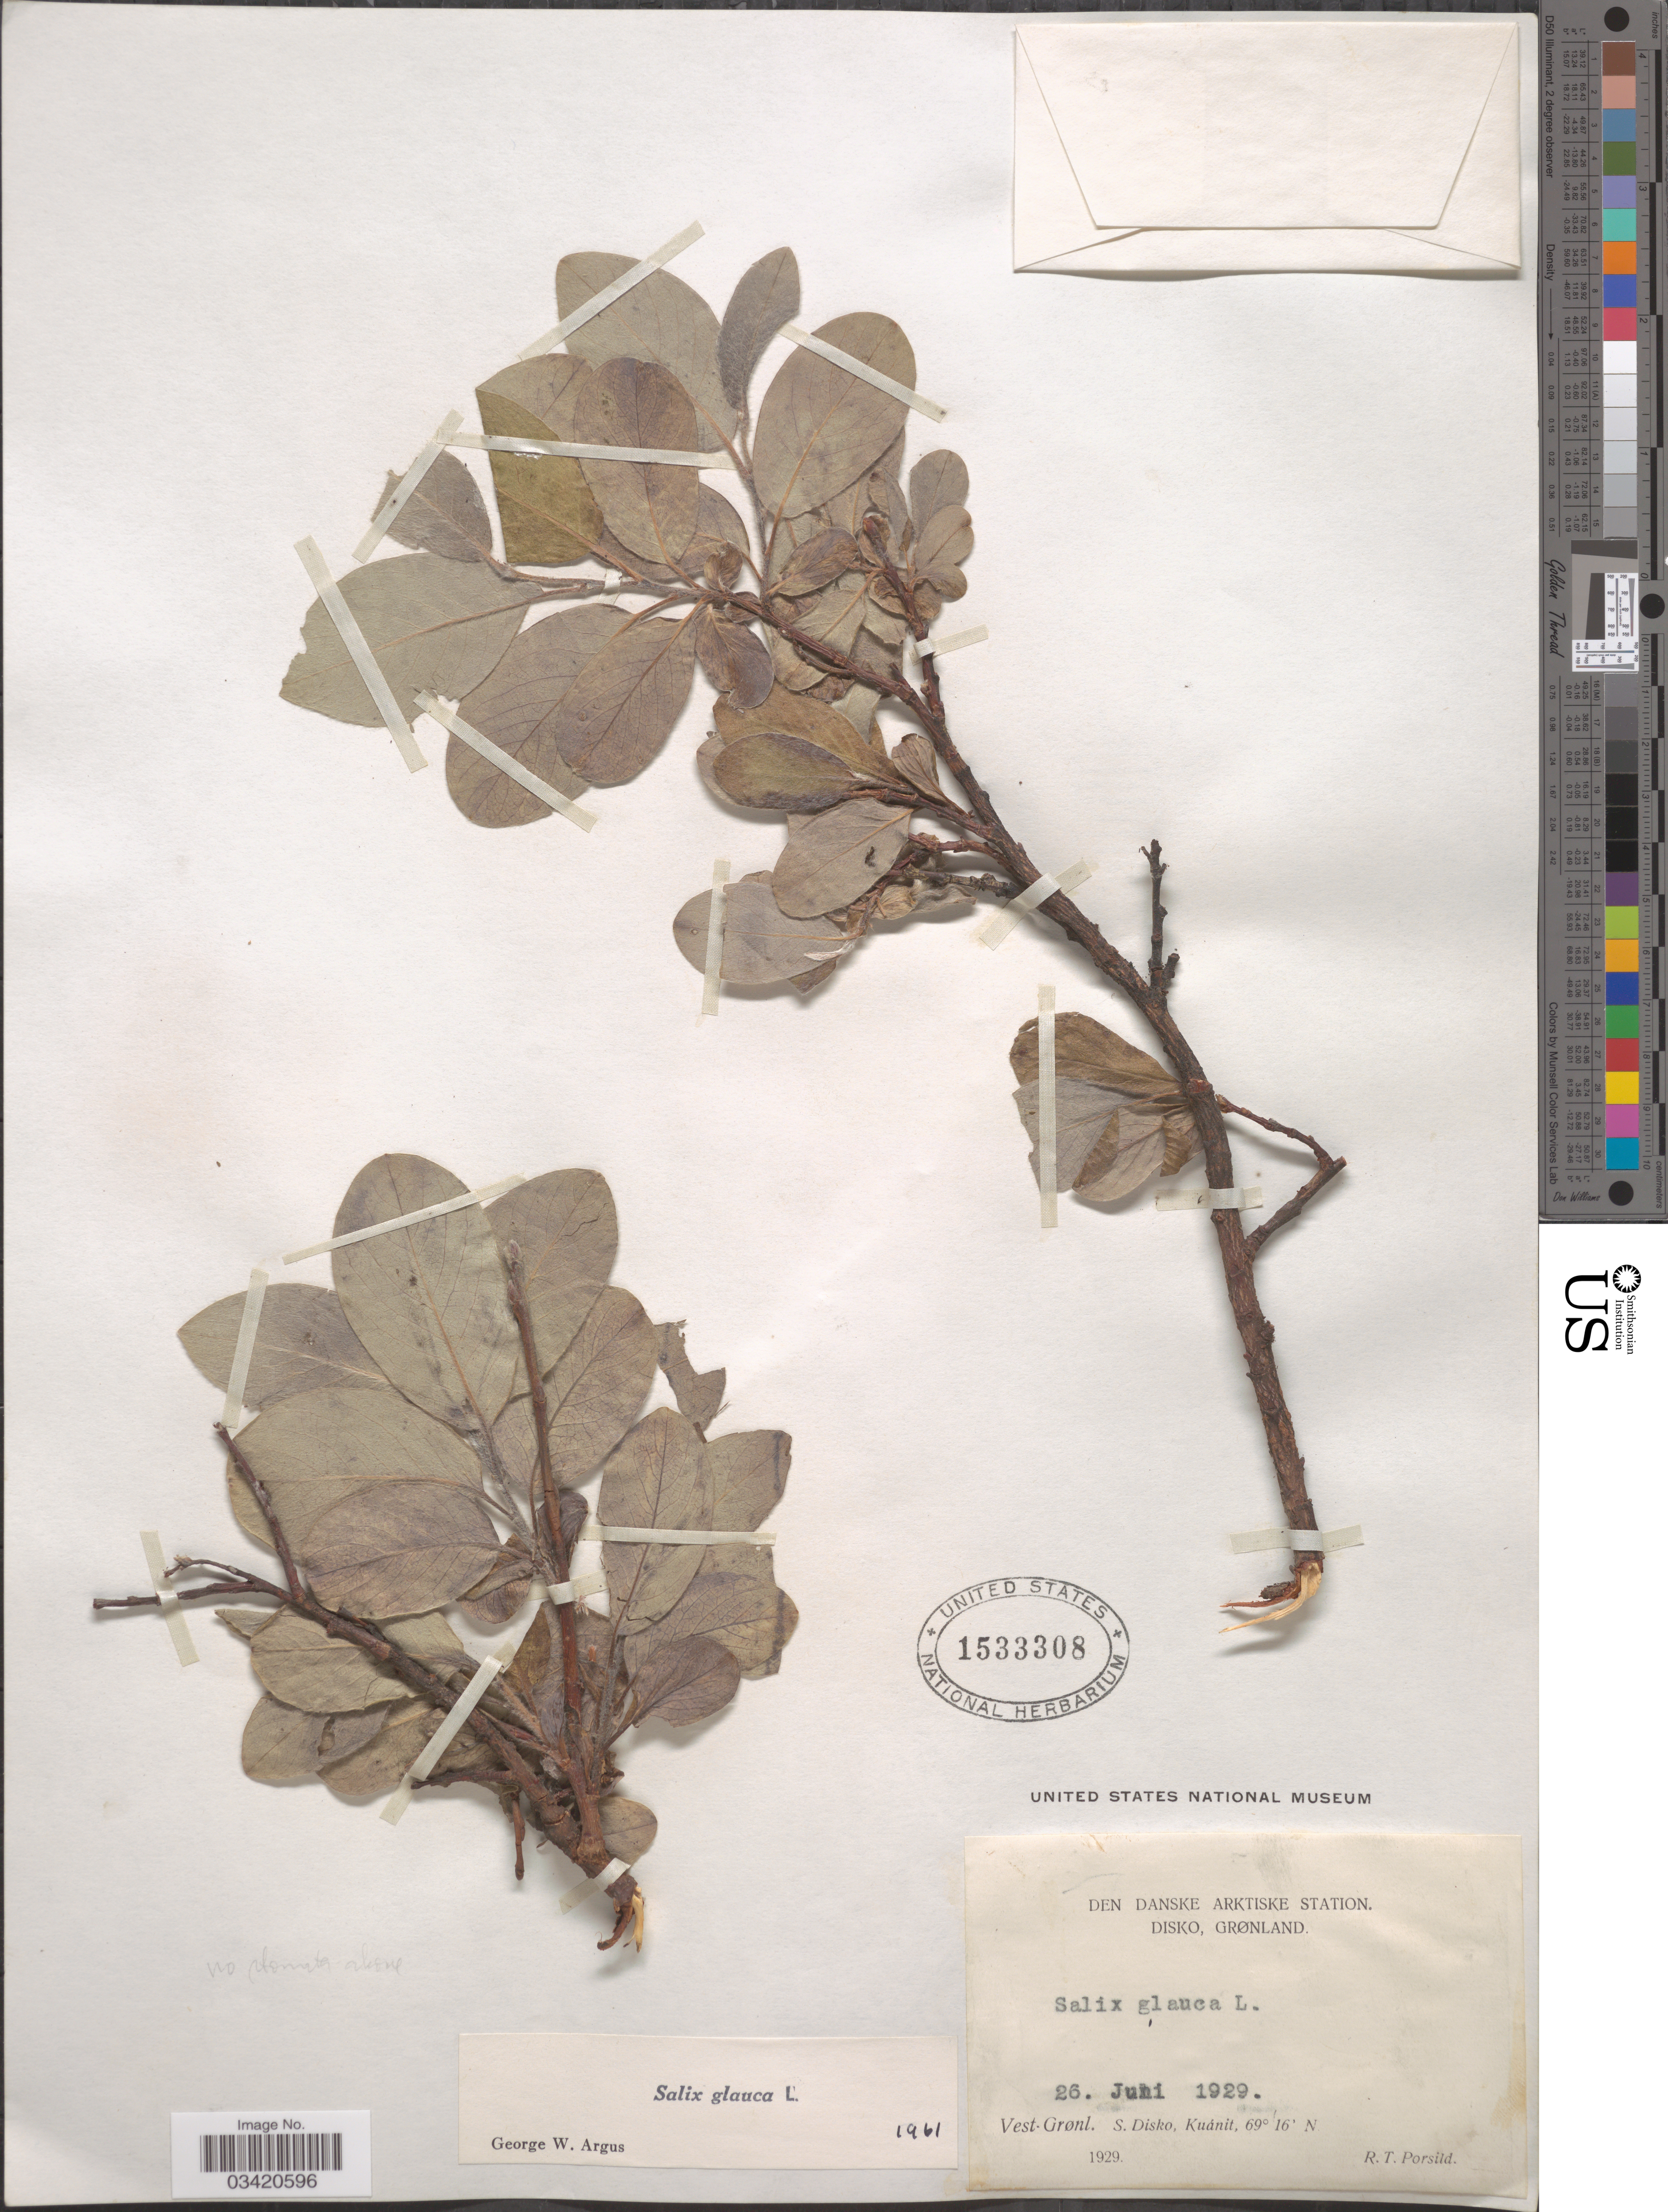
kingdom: Plantae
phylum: Tracheophyta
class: Magnoliopsida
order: Malpighiales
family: Salicaceae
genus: Salix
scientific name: Salix glauca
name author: L.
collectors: R. T. Porsild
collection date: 1929-06-26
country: Greenland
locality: Den Danske Arktiske Station. Disko, Grønland. Vest-Grønl. S. Disko, Kuánit.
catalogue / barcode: US 1533308